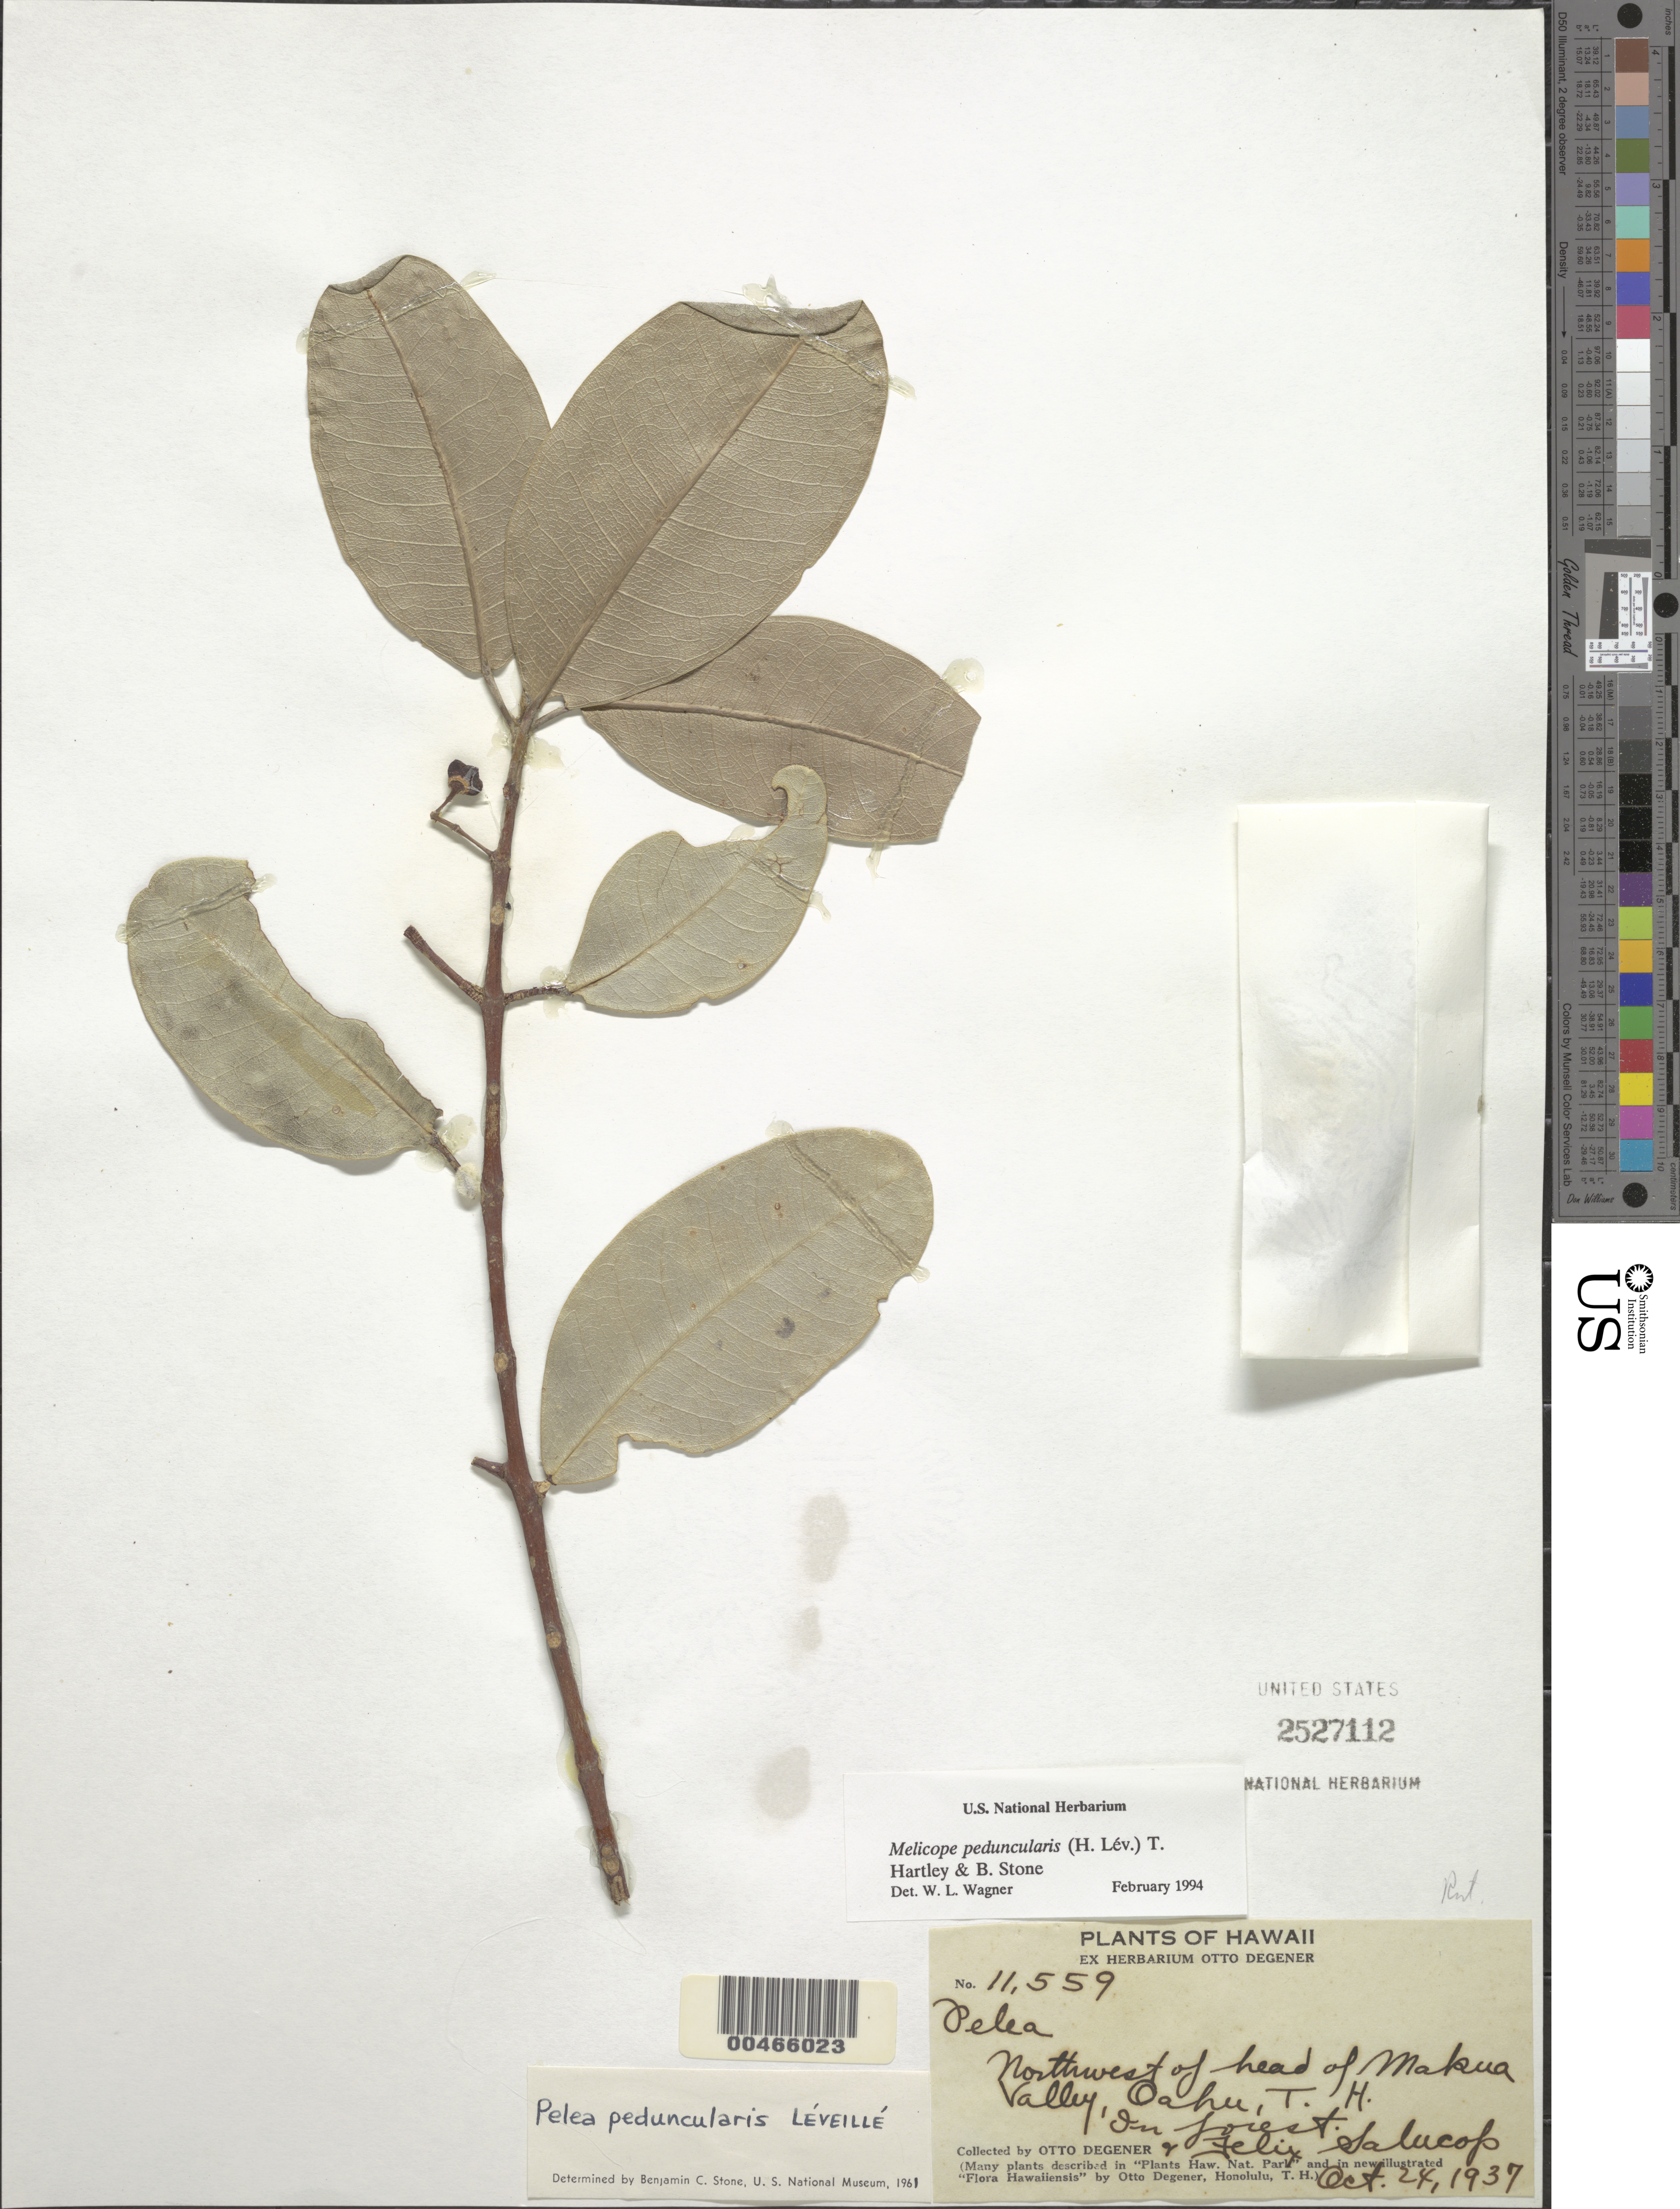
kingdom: Plantae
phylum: Tracheophyta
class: Magnoliopsida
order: Sapindales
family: Rutaceae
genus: Melicope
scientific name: Melicope peduncularis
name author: (H. Lév.) T.G. Hartley & B.C. Stone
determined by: Wagner, W. L., (BOT), Smithsonian Institution - National Museum of Natural History (UNITED STATES)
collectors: O. Degener & F. Salucop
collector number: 11559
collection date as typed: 24 Oct 1937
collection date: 1937-10-24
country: United States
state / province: Hawaii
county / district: Honolulu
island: Oahu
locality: NW of head of Makua Valley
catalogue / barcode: US 2527112